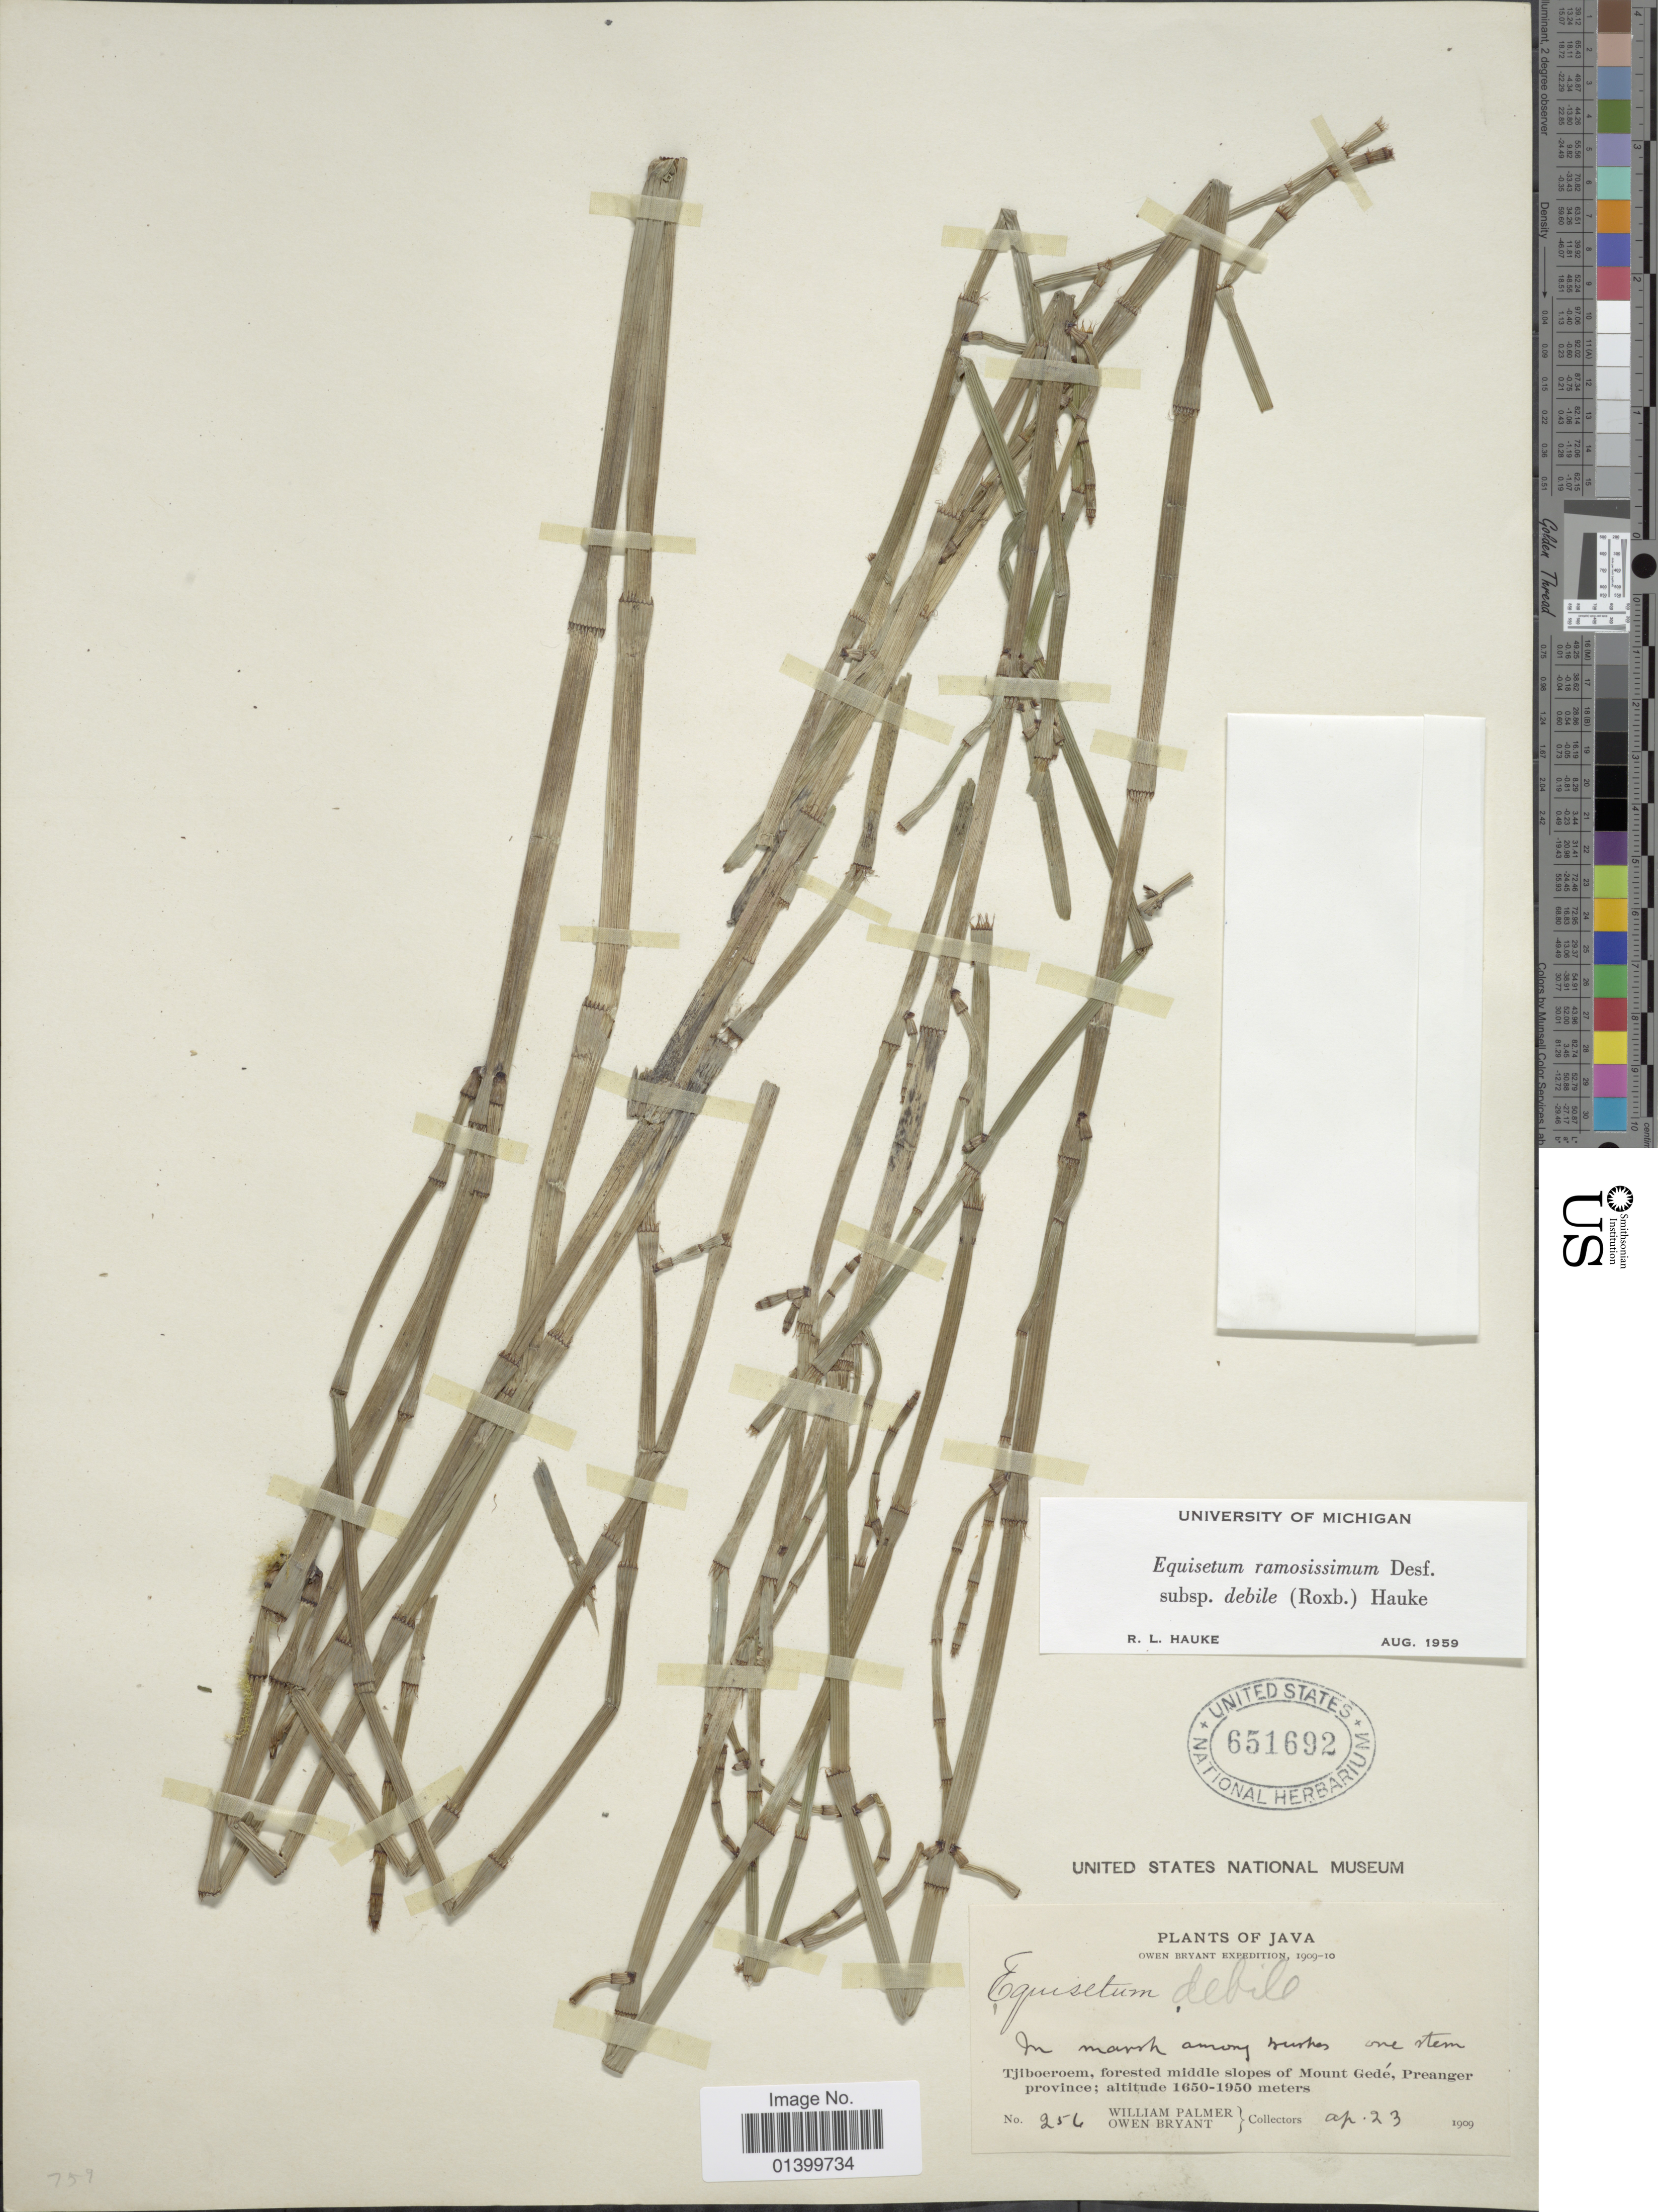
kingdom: Plantae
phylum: Tracheophyta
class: Polypodiopsida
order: Equisetales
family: Equisetaceae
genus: Equisetum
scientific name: Equisetum ramosissimum subsp. debile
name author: (Roxb. ex Vaucher) Hauke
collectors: W. Palmer & O. Bryant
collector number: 256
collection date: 1909-04-23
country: Indonesia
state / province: Java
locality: Plants of Java. Tjiboeroem, forested middle slopes of Mount Gedé, Preanger province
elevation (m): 1650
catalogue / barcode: US 651692